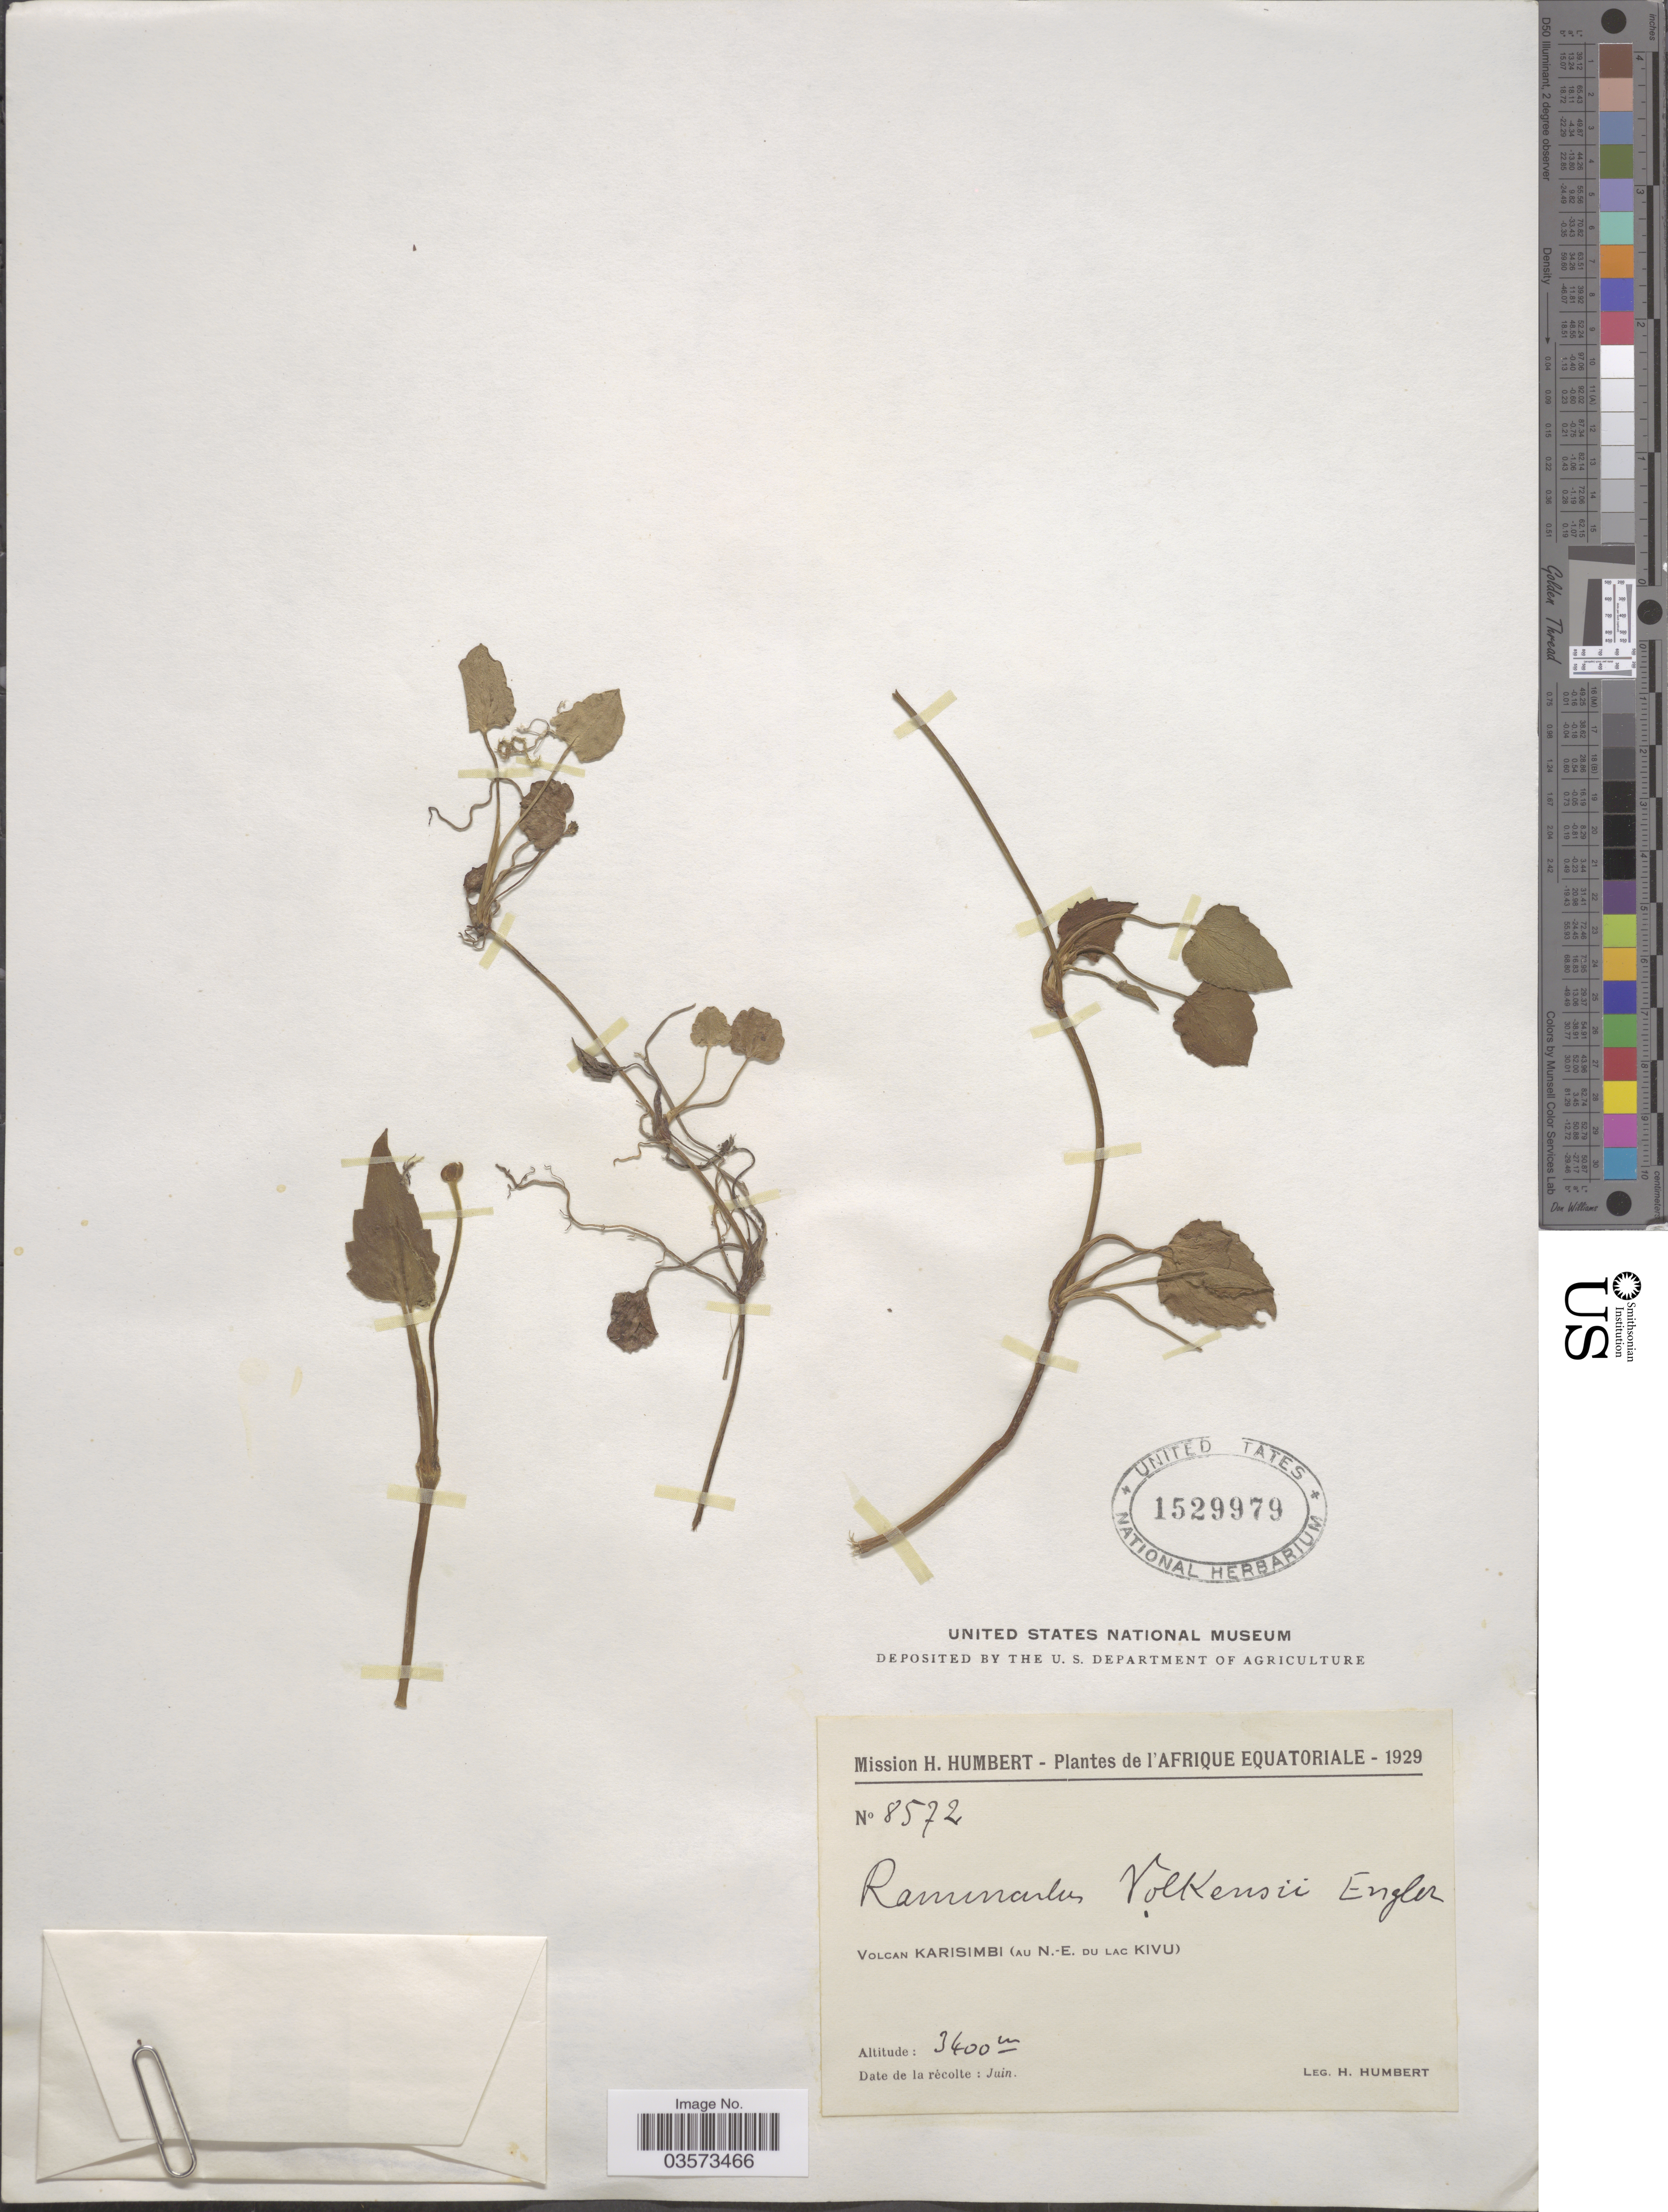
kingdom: Plantae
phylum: Tracheophyta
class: Magnoliopsida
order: Ranunculales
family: Ranunculaceae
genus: Ranunculus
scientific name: Ranunculus volkensii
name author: Engl.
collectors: H. Humbert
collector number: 8572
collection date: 1929-06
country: Congo, Democratic Republic of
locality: Afrique Equatoriale. Volcan Karisimbi (au N.-E. du lac Kivu).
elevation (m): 3400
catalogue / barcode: US 1529979